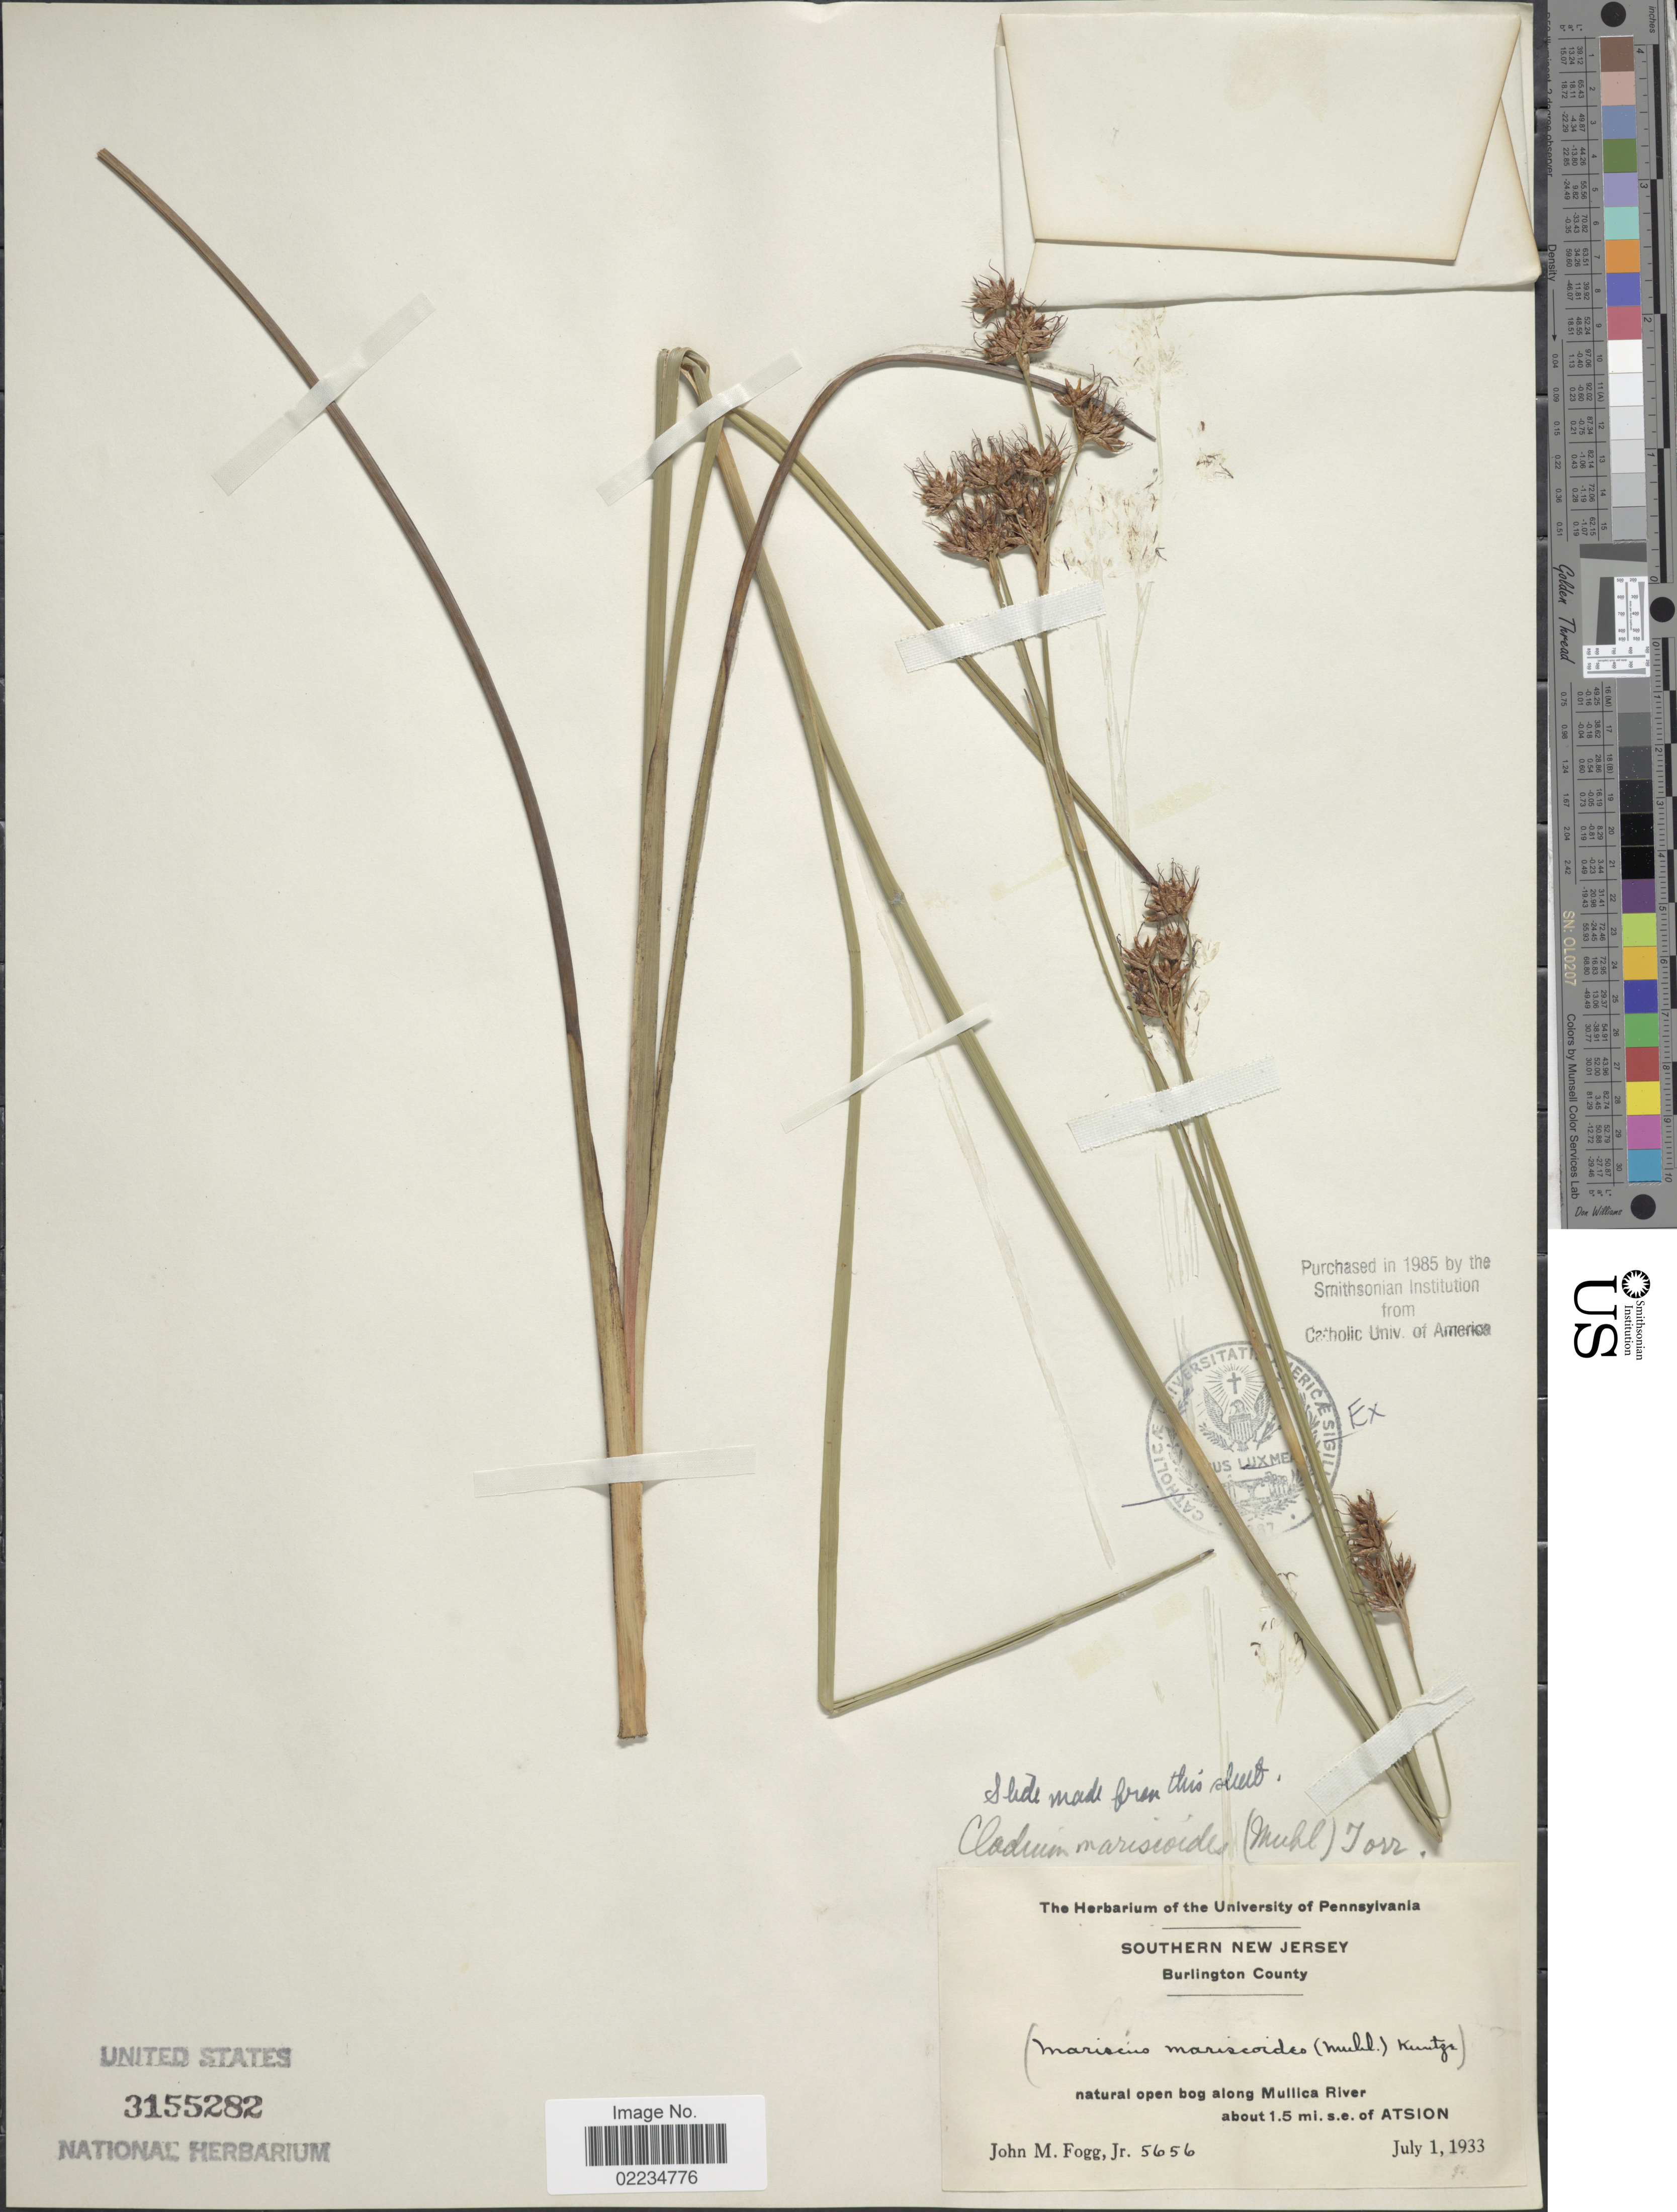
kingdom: Plantae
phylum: Tracheophyta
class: Liliopsida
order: Poales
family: Cyperaceae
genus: Cladium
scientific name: Cladium mariscoides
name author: (Muhl.) Torr.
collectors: J. Fogg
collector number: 5656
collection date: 1933-07-01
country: United States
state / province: New Jersey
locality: Southern New Jersey, Burlington County, Natural open bog along Mullica River, about 1.5 mi. s.e. of Atsion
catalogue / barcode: US 3155282